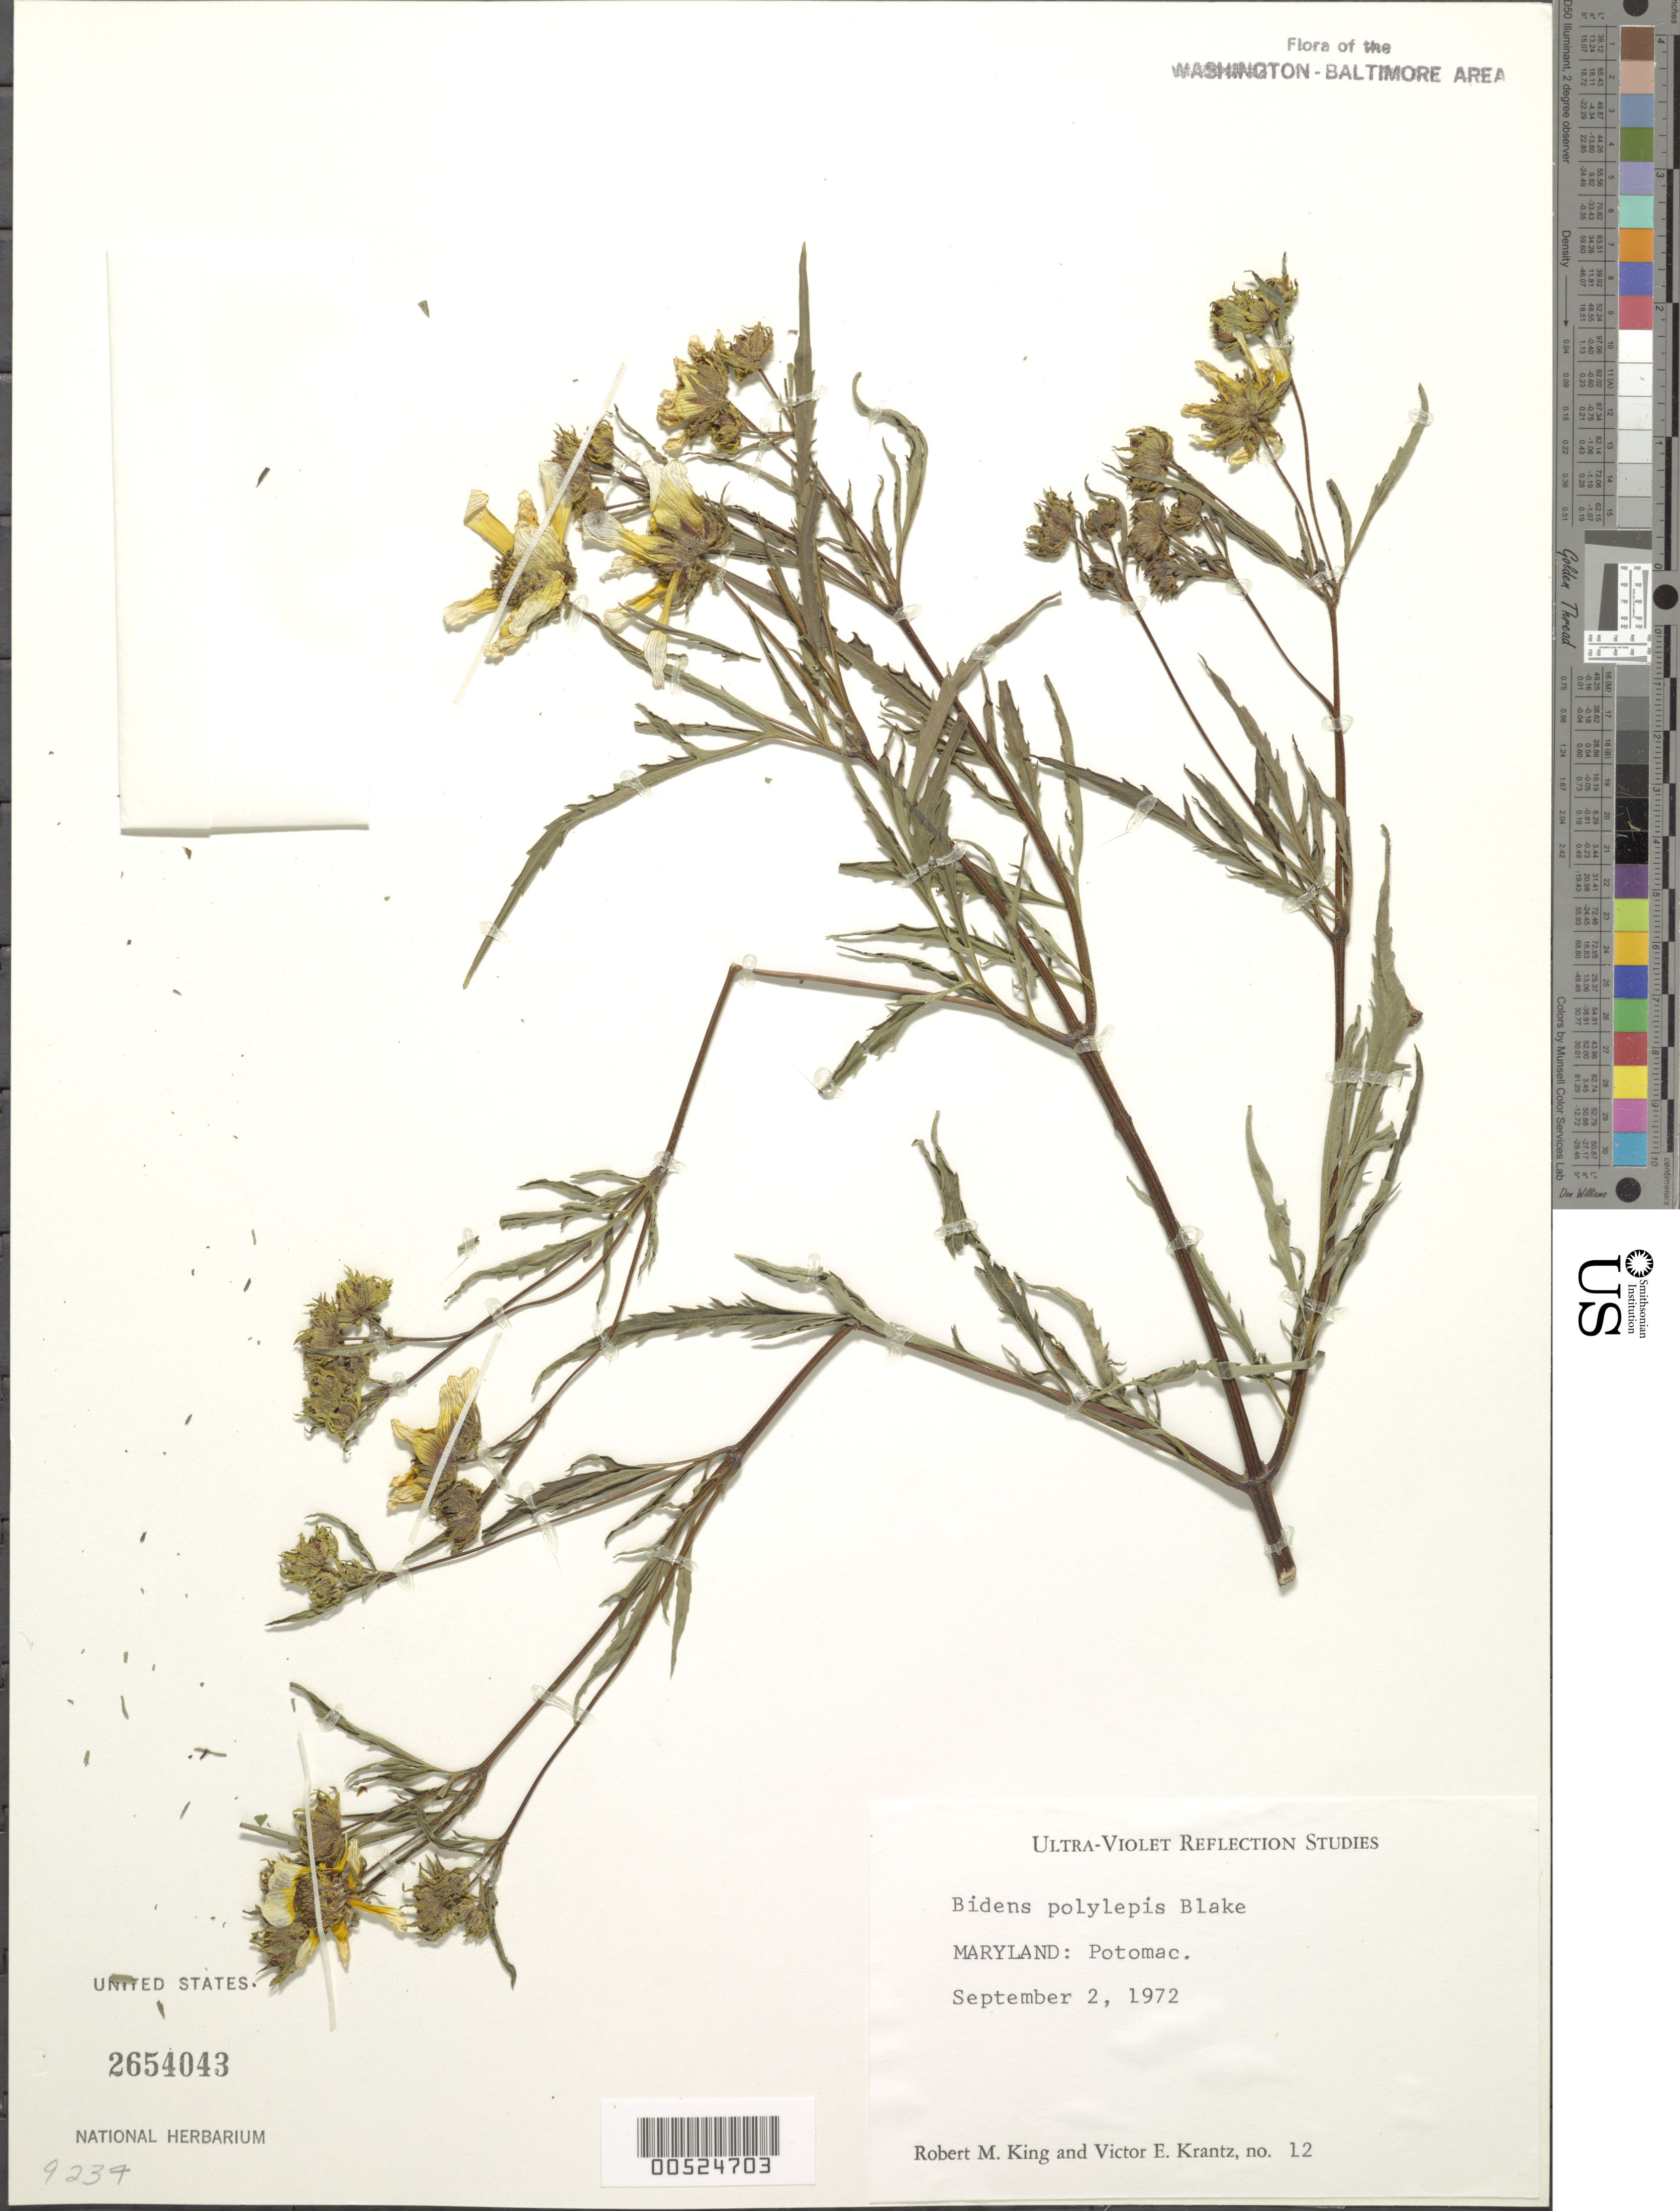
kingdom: Plantae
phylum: Tracheophyta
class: Magnoliopsida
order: Asterales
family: Asteraceae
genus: Bidens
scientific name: Bidens polylepis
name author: S.F. Blake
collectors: R. M. King & V. Krantz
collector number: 12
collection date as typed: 02 Sep 1972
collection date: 1972-09-02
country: United States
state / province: Maryland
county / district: Montgomery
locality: Potomac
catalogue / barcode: US 2654043